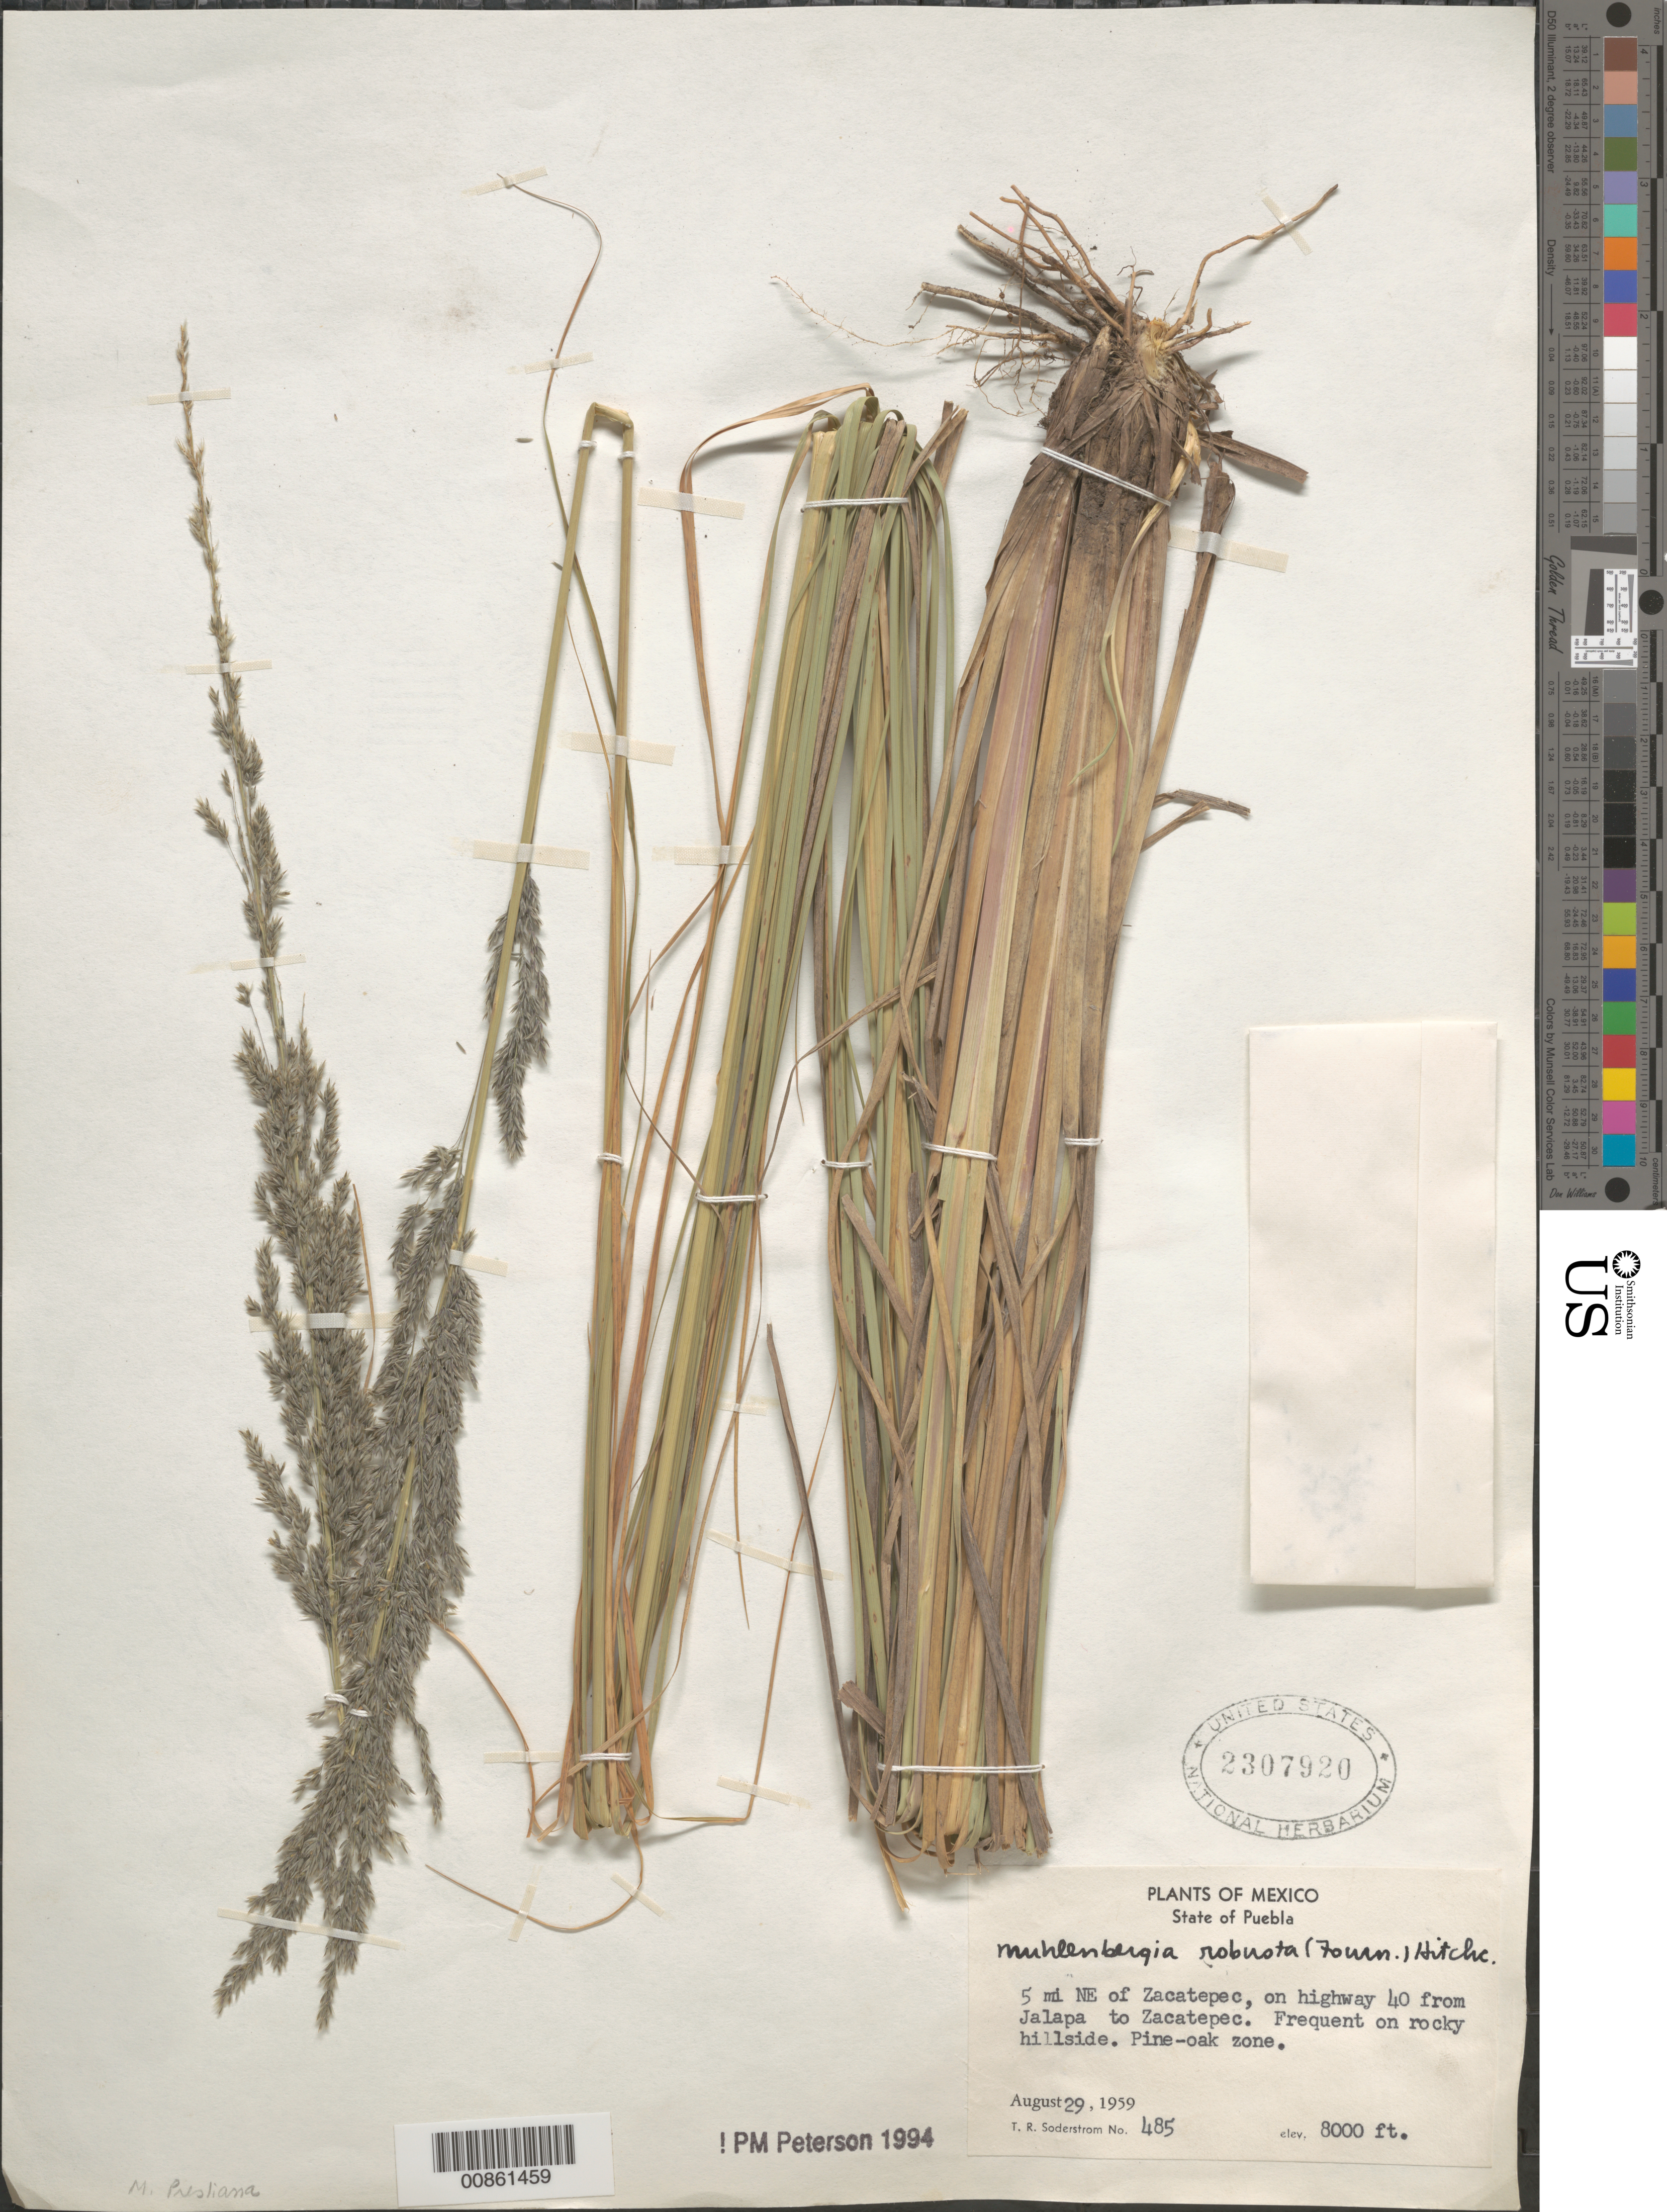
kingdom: Plantae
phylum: Tracheophyta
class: Liliopsida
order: Poales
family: Poaceae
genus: Muhlenbergia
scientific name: Muhlenbergia robusta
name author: (E. Fourn.) Hitchc.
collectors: T. R. Soderstrom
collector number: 485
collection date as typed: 29 Aug 1959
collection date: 1959-08-29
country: Mexico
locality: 5 mi NE of Zacatepec, on Hwy 40 from Jalapa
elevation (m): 2438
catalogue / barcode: US 2307920